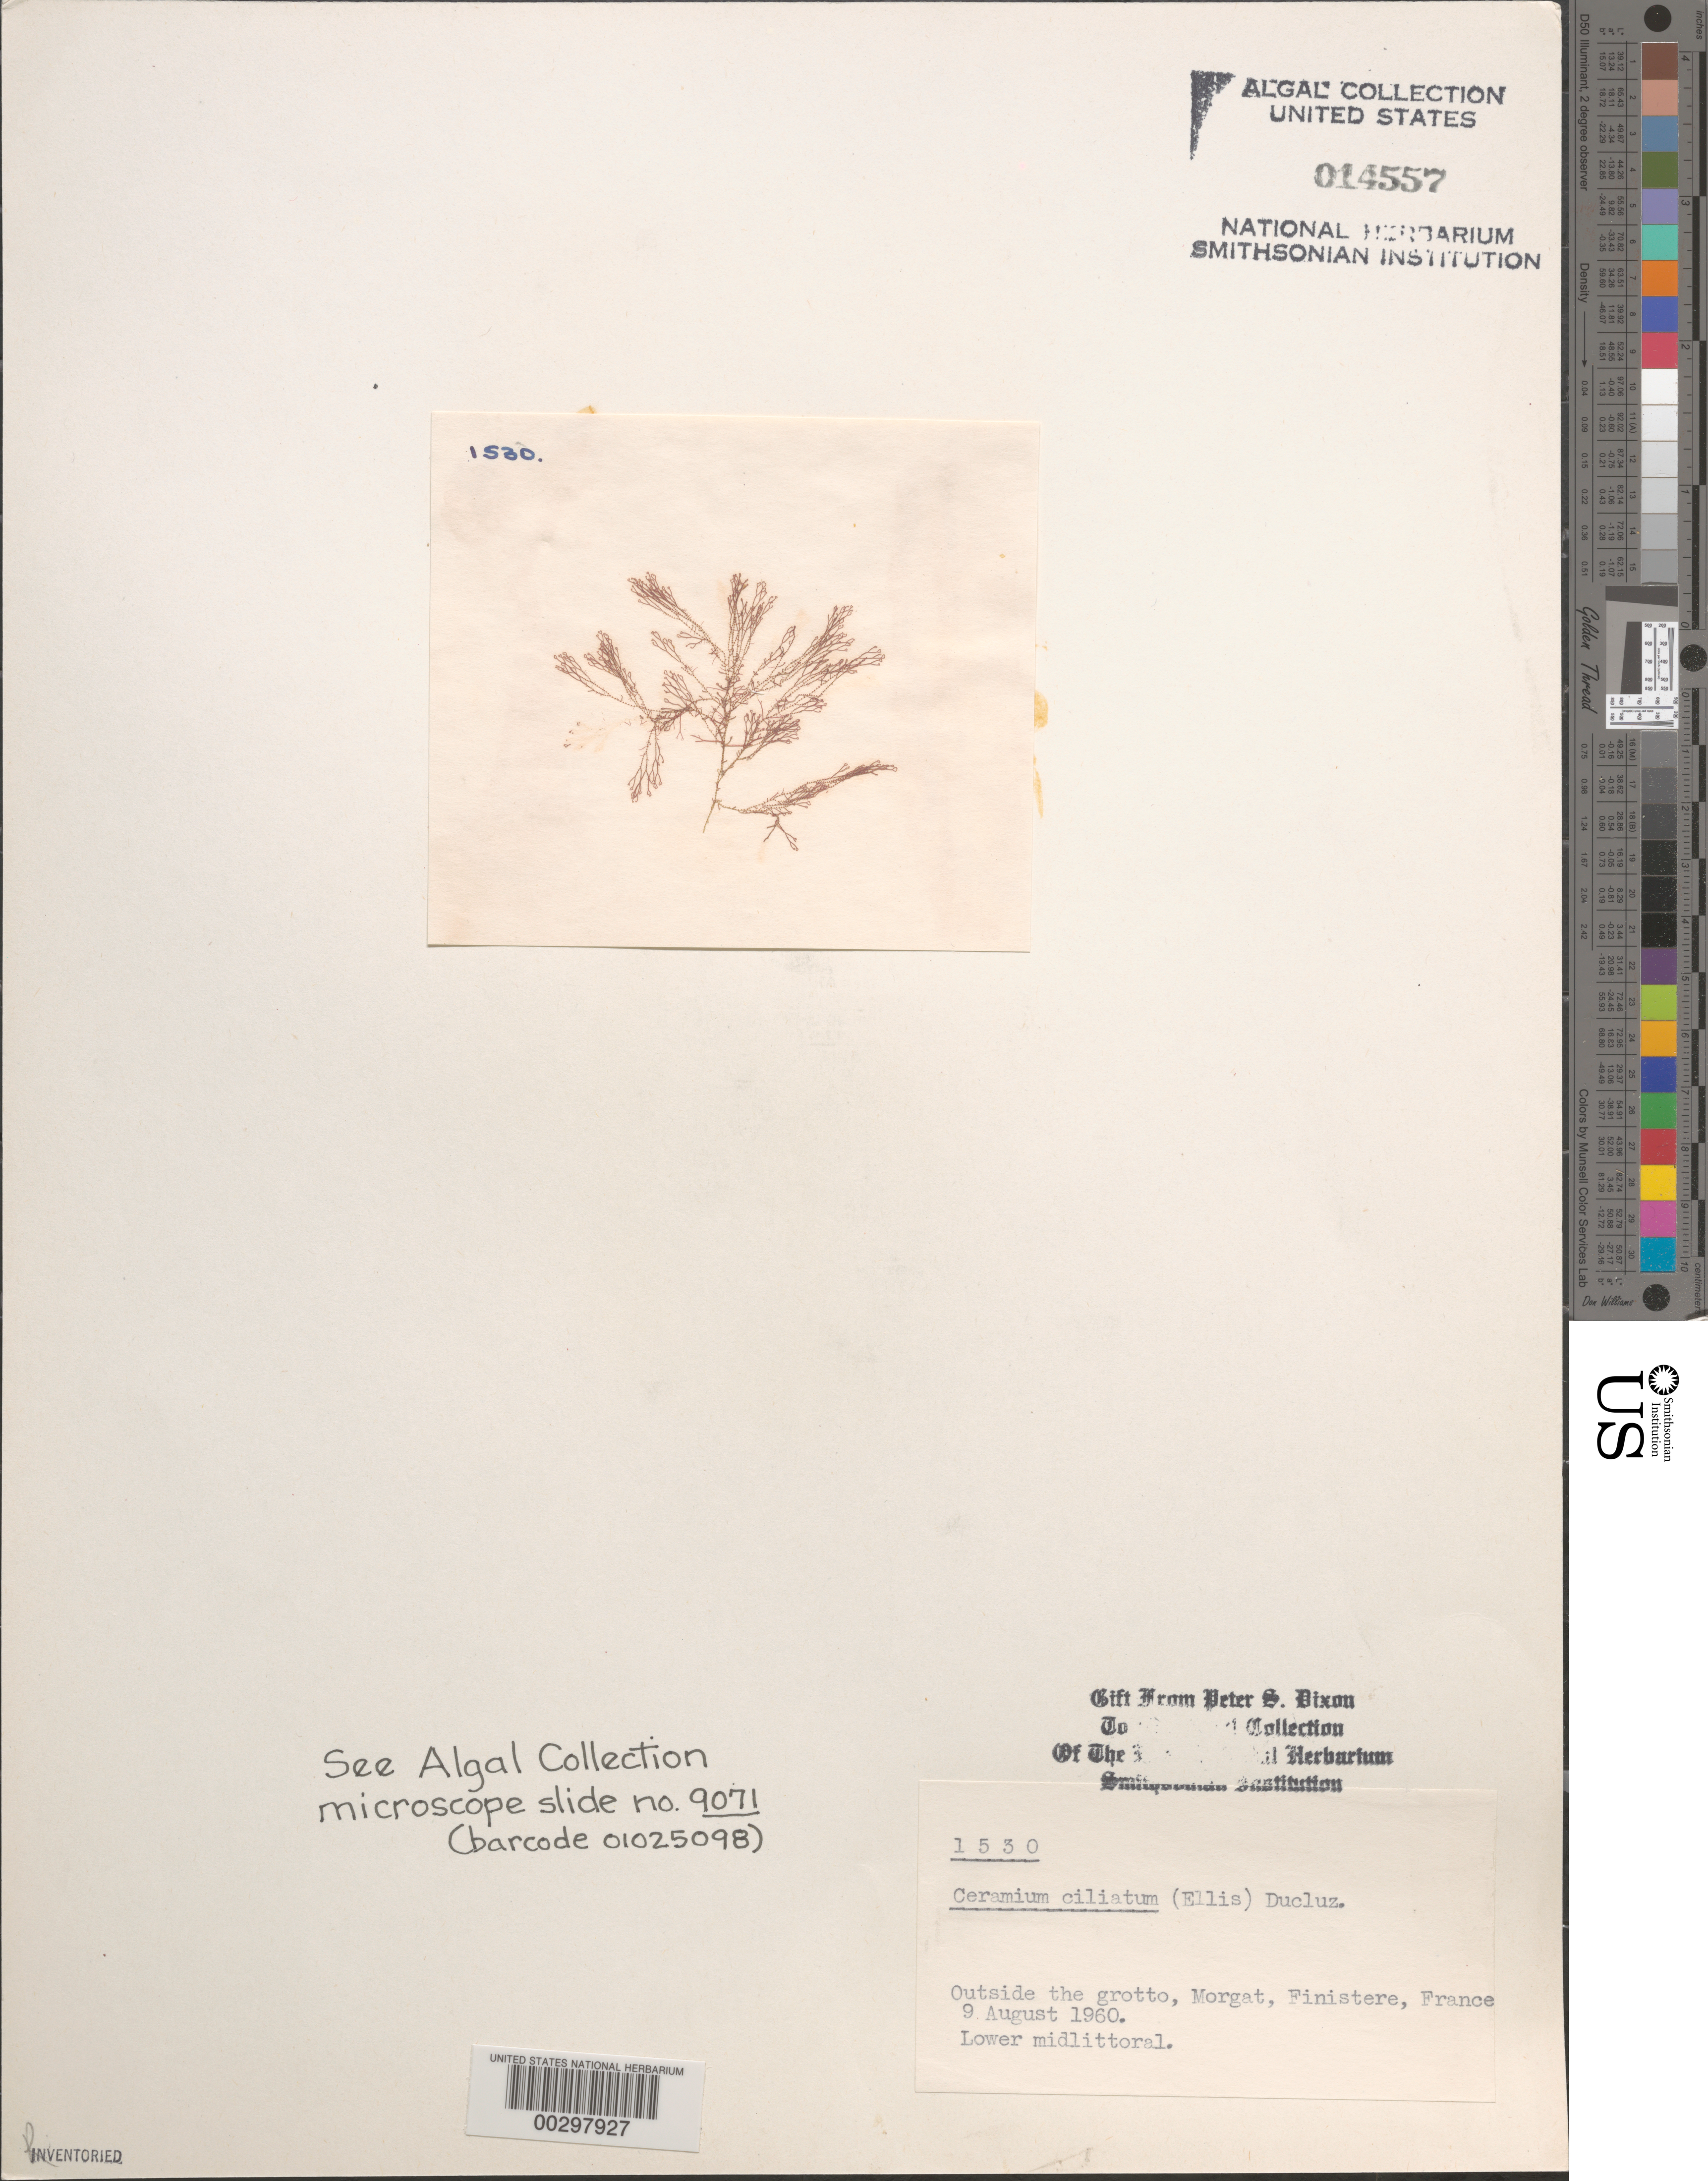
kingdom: Plantae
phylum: Rhodophyta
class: Florideophyceae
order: Ceramiales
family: Ceramiaceae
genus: Ceramium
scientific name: Ceramium ciliatum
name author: (J. Ellis) Ducluzeau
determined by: Dixon, P. S.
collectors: P. S. Dixon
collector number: PSD 1530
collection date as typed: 09 Aug 1960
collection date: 1960-08-09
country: France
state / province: Bretagne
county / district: Finistère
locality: Morgat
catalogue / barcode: US 14557